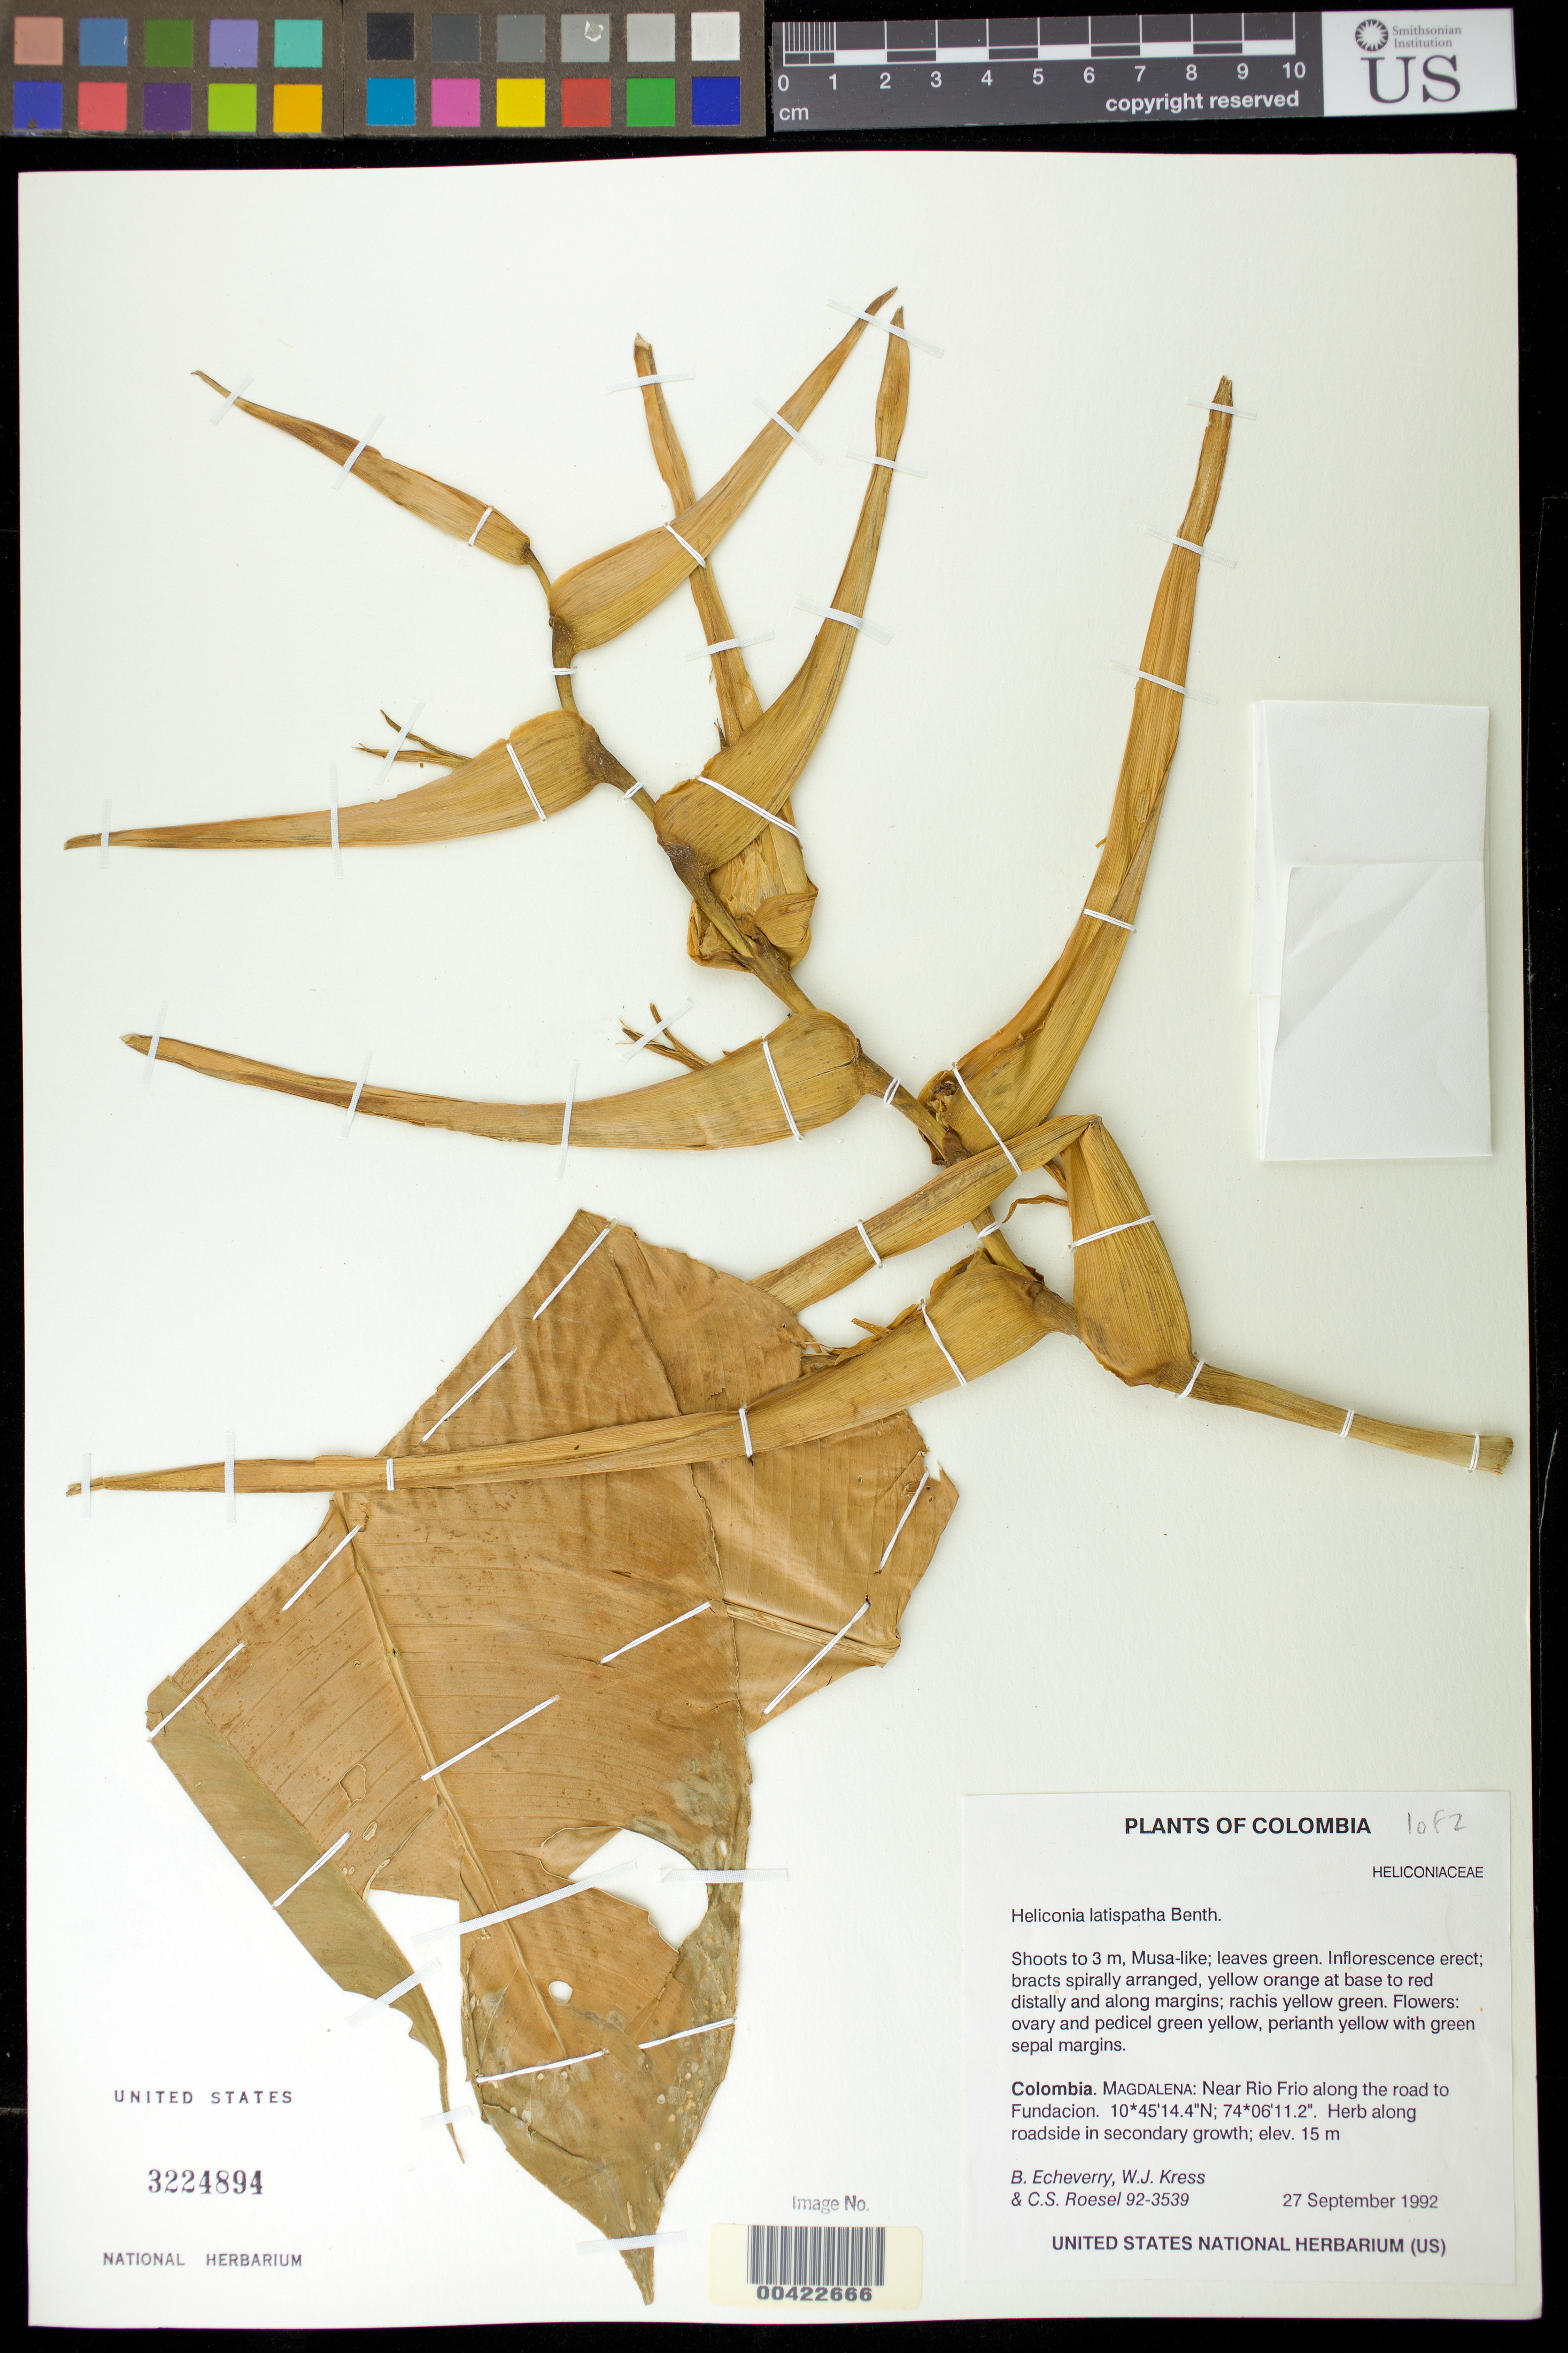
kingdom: Plantae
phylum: Tracheophyta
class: Liliopsida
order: Zingiberales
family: Heliconiaceae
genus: Heliconia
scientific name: Heliconia latispatha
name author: Benth.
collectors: B. Echeverry, W. J. Kress & C. S. Roesel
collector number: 92-3539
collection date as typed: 27 Sep 1992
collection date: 1992-09-27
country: Colombia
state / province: Magdalena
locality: Near Rio Frio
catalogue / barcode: US 3224894